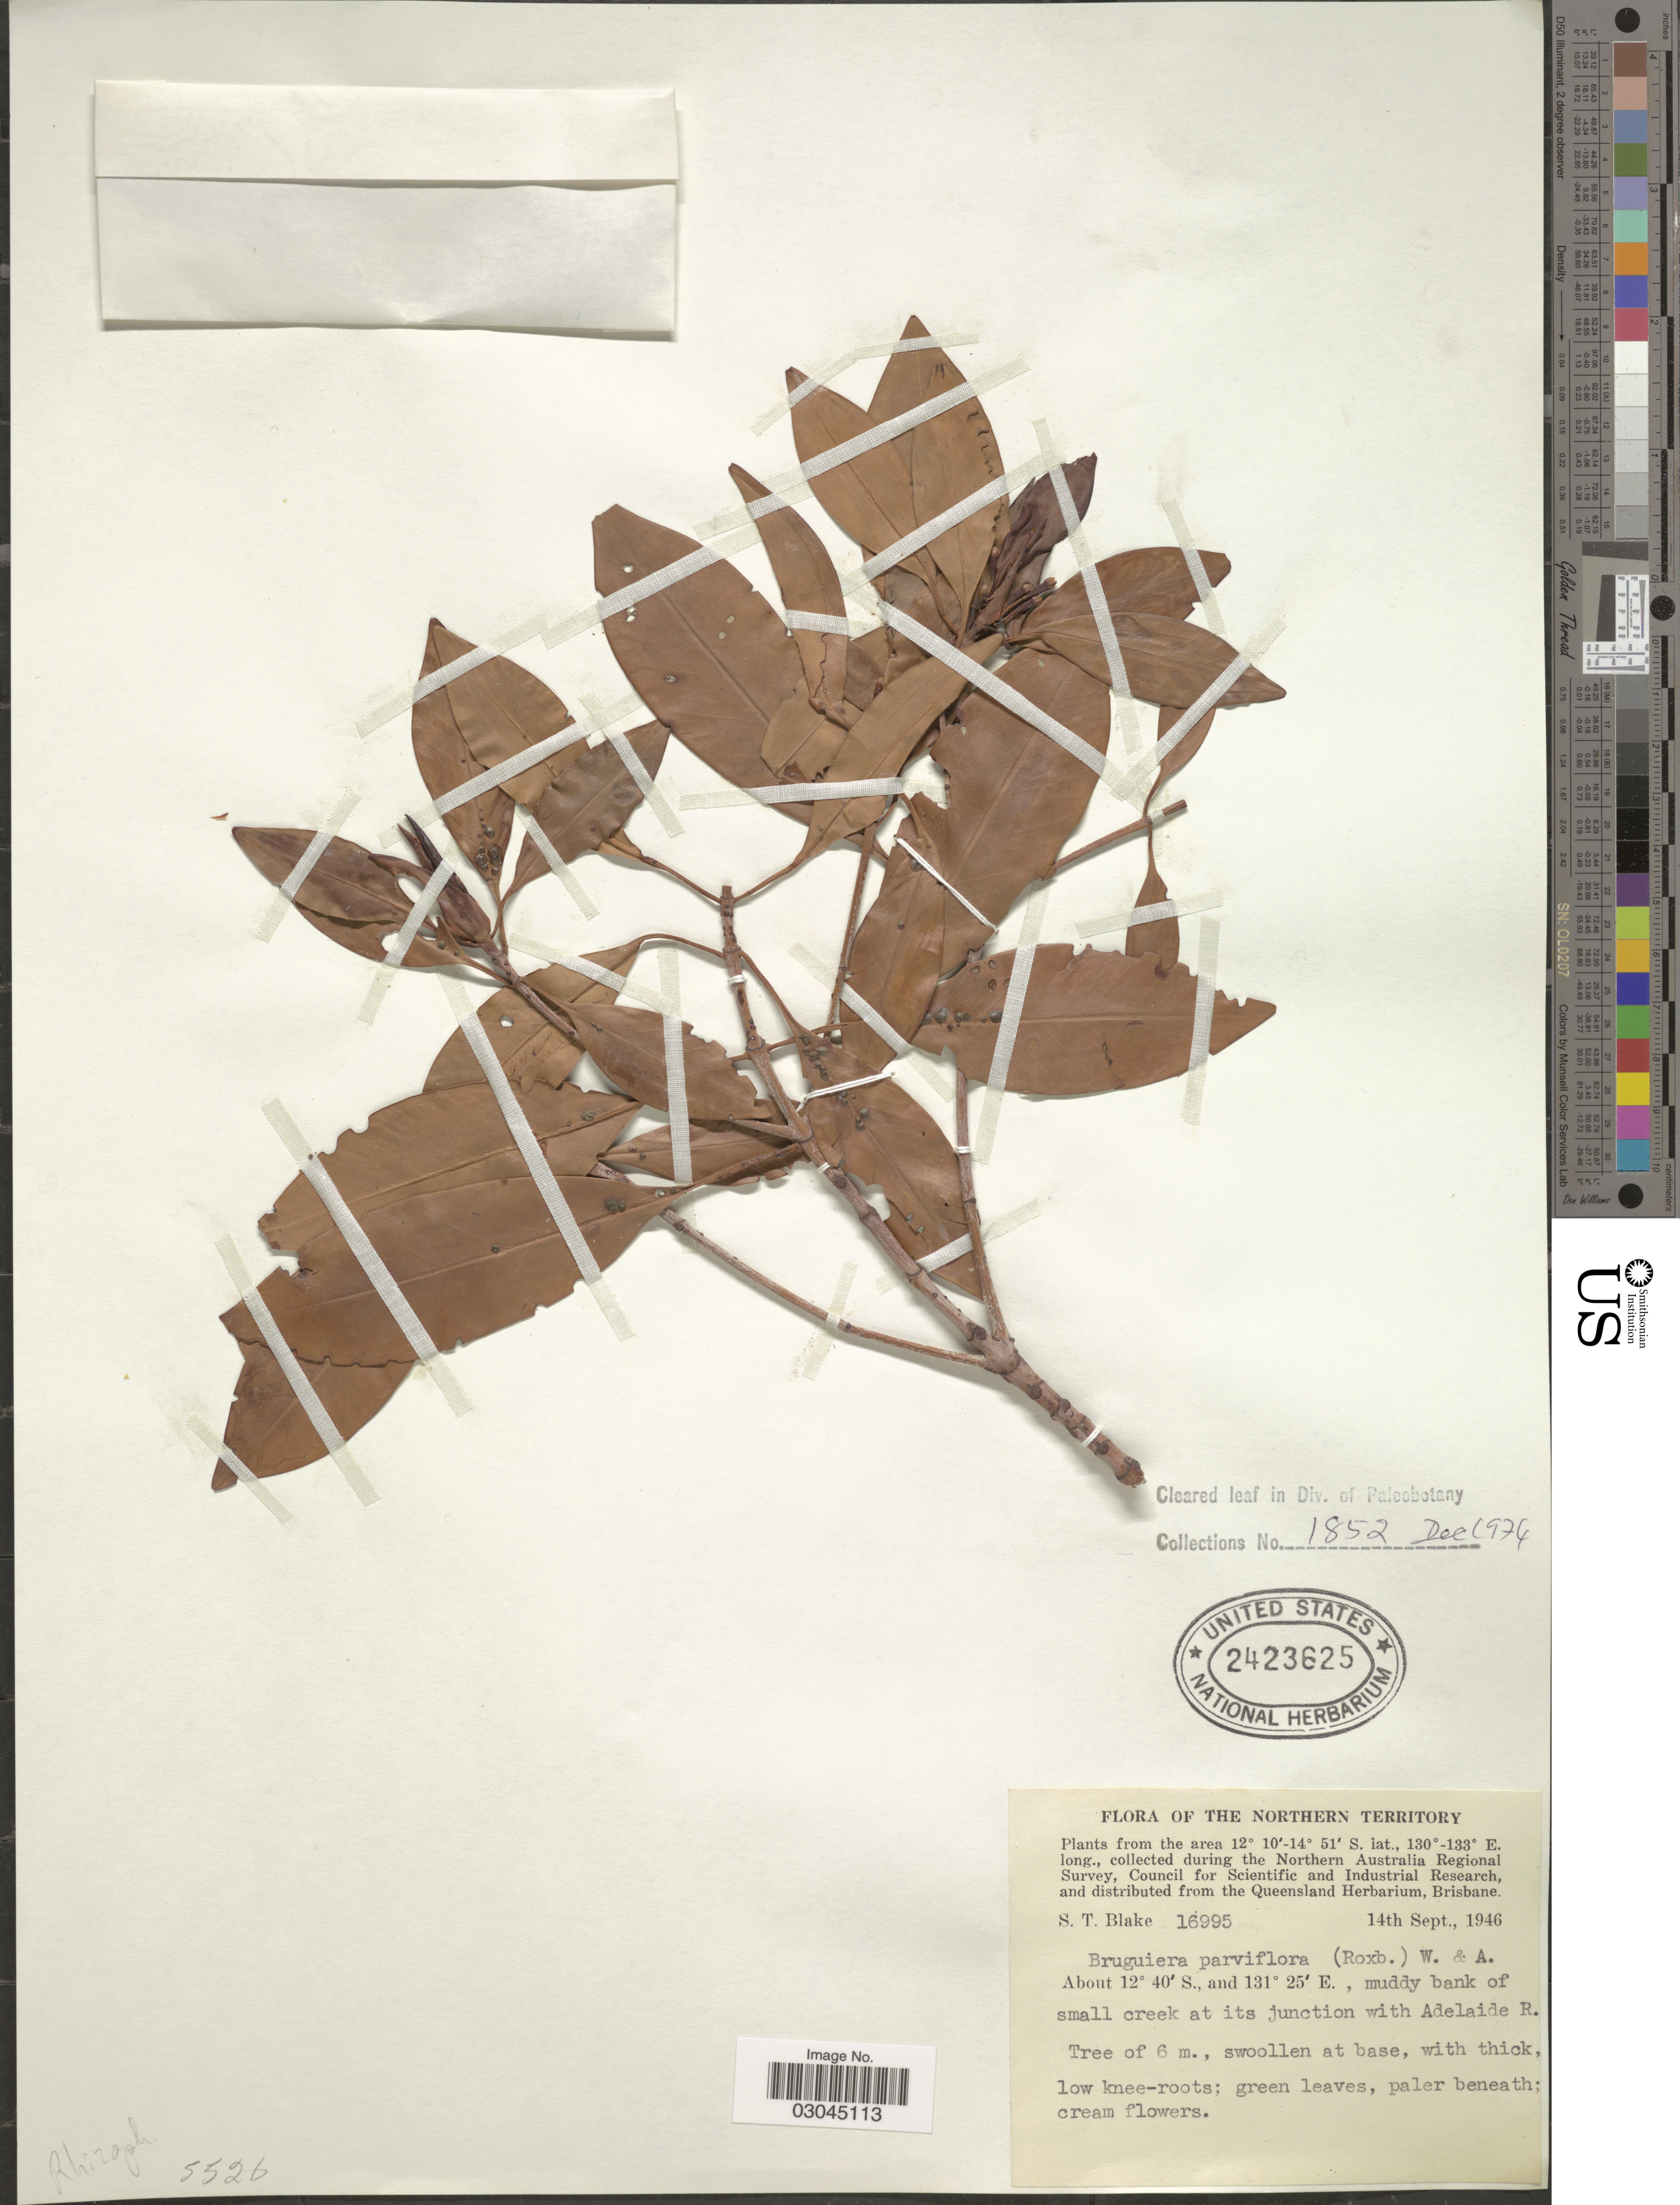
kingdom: Plantae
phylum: Tracheophyta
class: Magnoliopsida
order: Malpighiales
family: Rhizophoraceae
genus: Bruguiera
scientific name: Bruguiera parviflora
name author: (Roxb.) Wight & Arn. ex Griff.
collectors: S. T. Blake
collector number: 16995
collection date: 1946-09-14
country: Australia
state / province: Northern Territory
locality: Muddy bank of small creek at its junction with Adelaide R.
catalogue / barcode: US 2423625